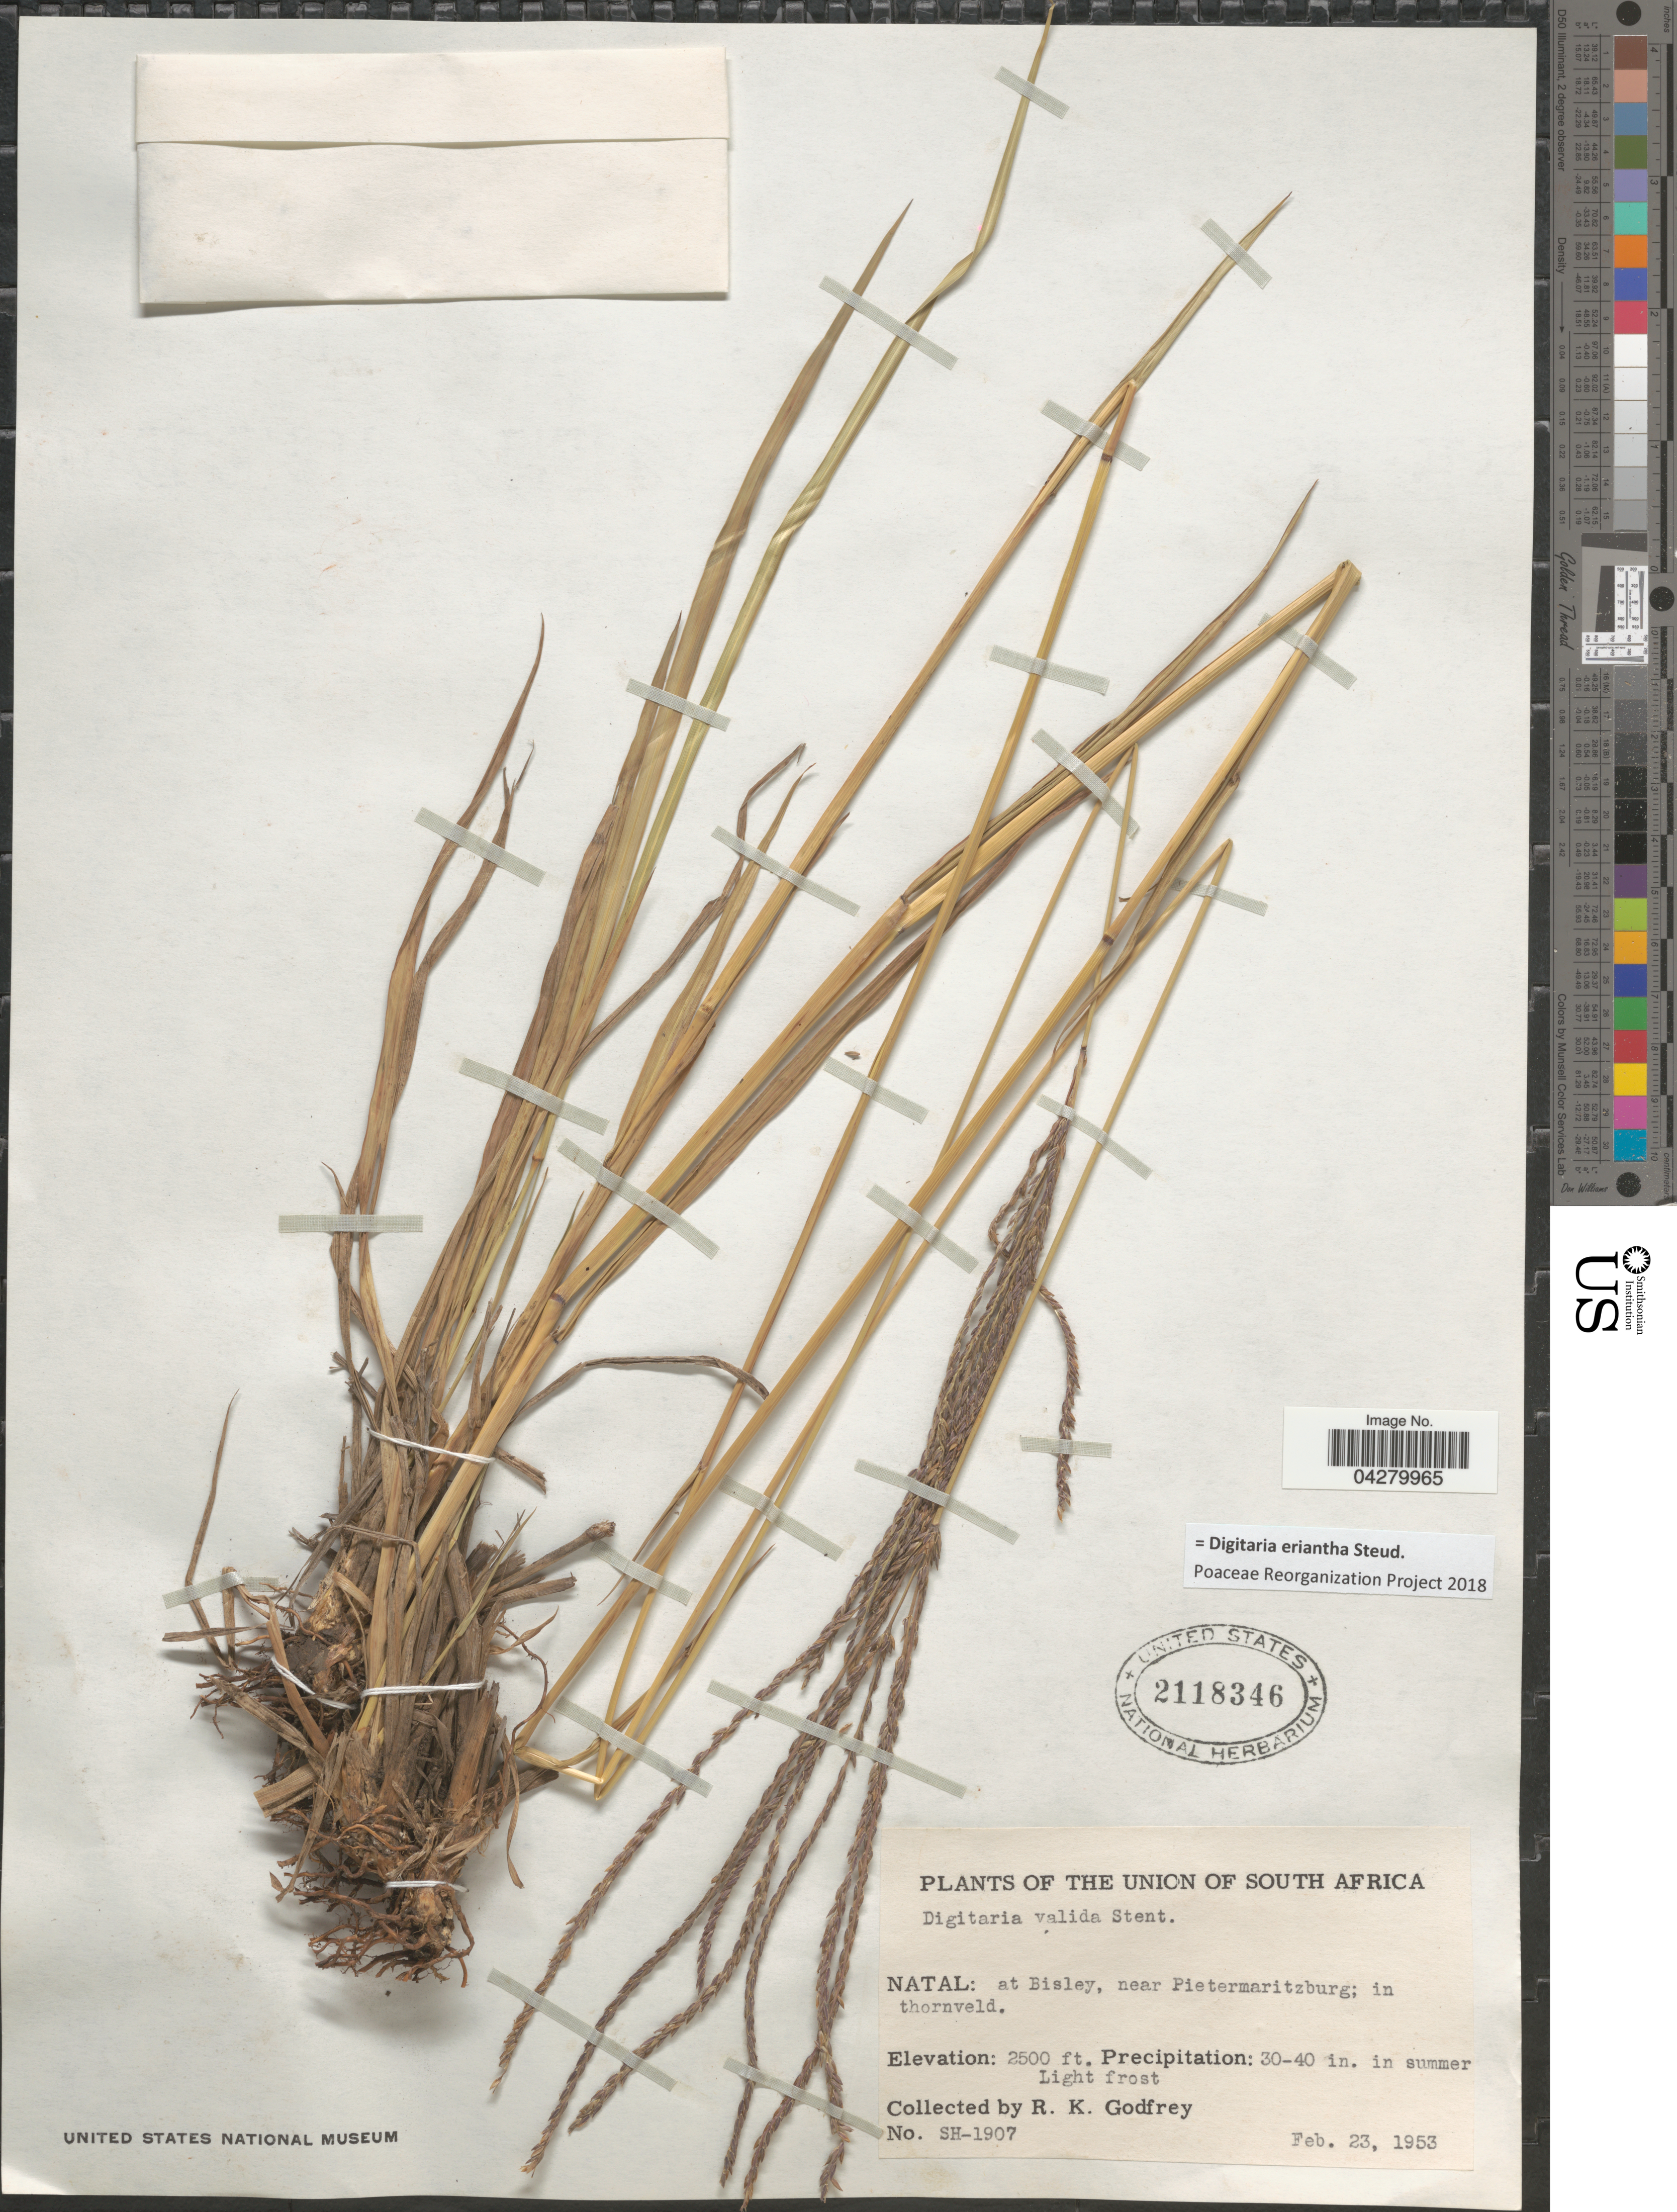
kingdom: Plantae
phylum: Tracheophyta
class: Liliopsida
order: Poales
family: Poaceae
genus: Digitaria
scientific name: Digitaria eriantha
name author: Steud.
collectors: R. K. Godfrey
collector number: SH-1907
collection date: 1953-02-23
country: South Africa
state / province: KwaZulu-Natal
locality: Union of South Africa. Natal: at Bisley, near Pietermaritzburg; in thornveld.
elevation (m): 762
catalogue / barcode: US 2118346